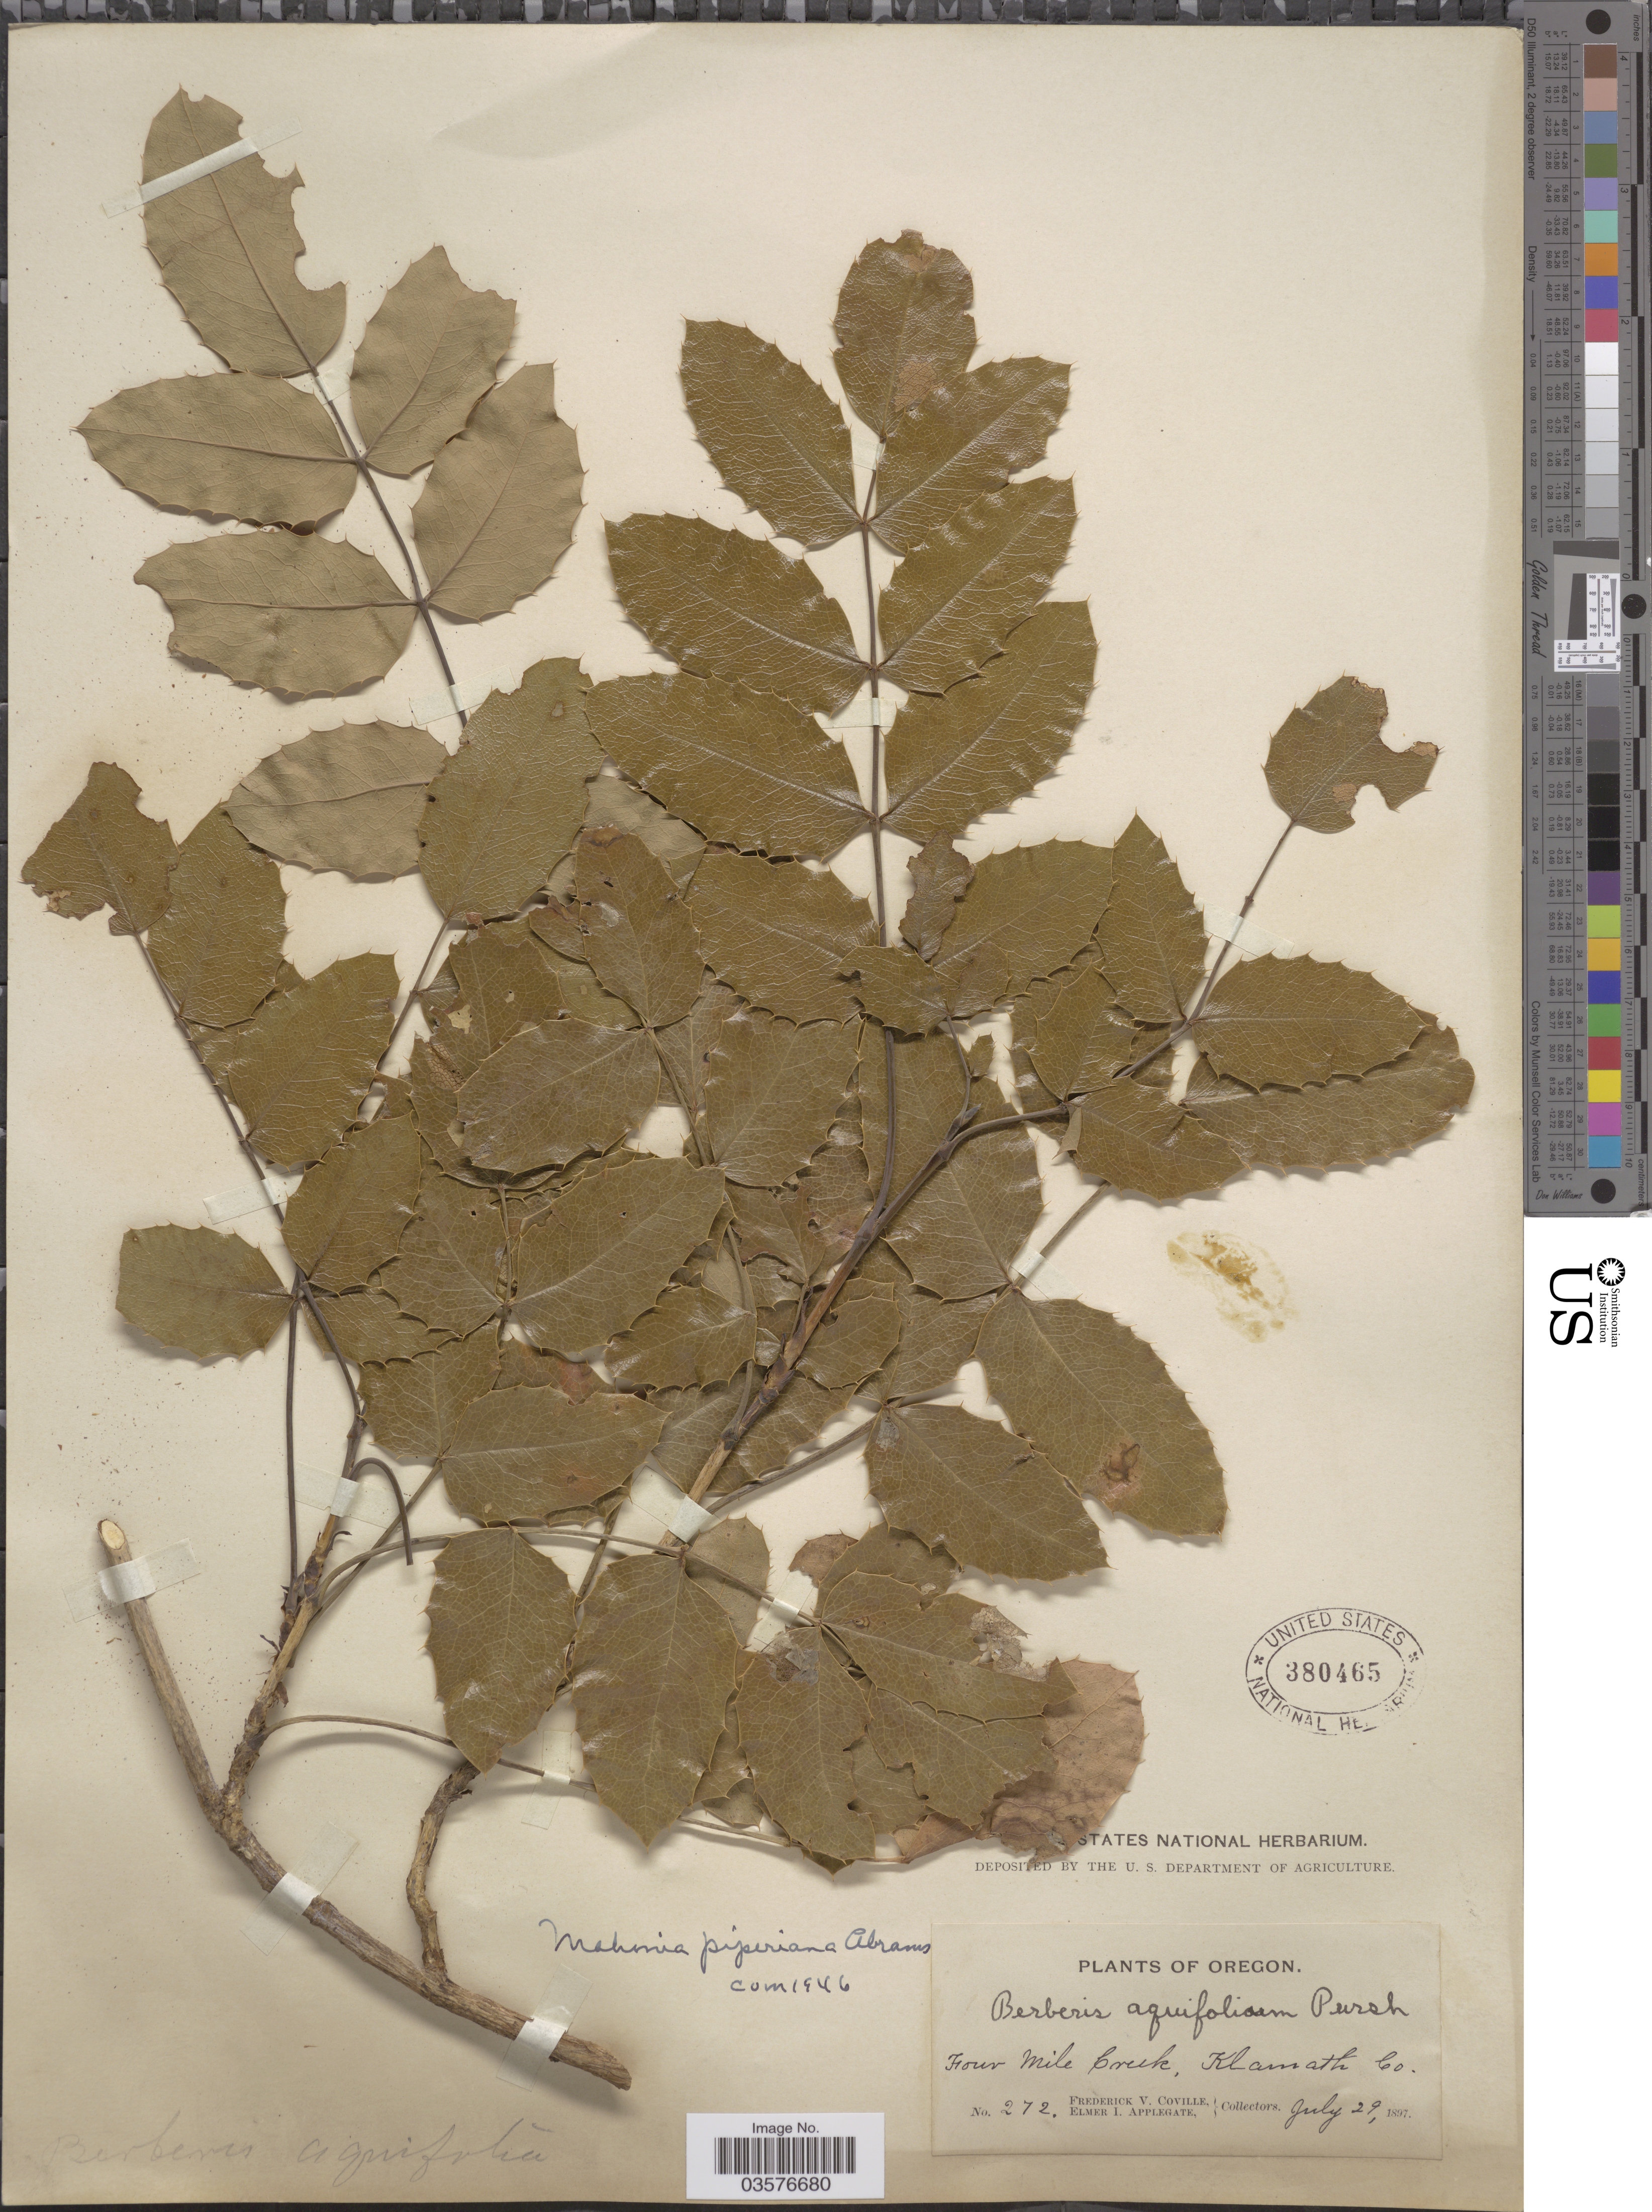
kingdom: Plantae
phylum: Tracheophyta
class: Magnoliopsida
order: Ranunculales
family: Berberidaceae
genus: Mahonia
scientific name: Mahonia piperiana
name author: Abrams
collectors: F. V. Coville & E. I. Applegate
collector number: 272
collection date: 1897-07-29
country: United States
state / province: Oregon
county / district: Klamath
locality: Four Mile Creek, Klamath Co.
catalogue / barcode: US 380465